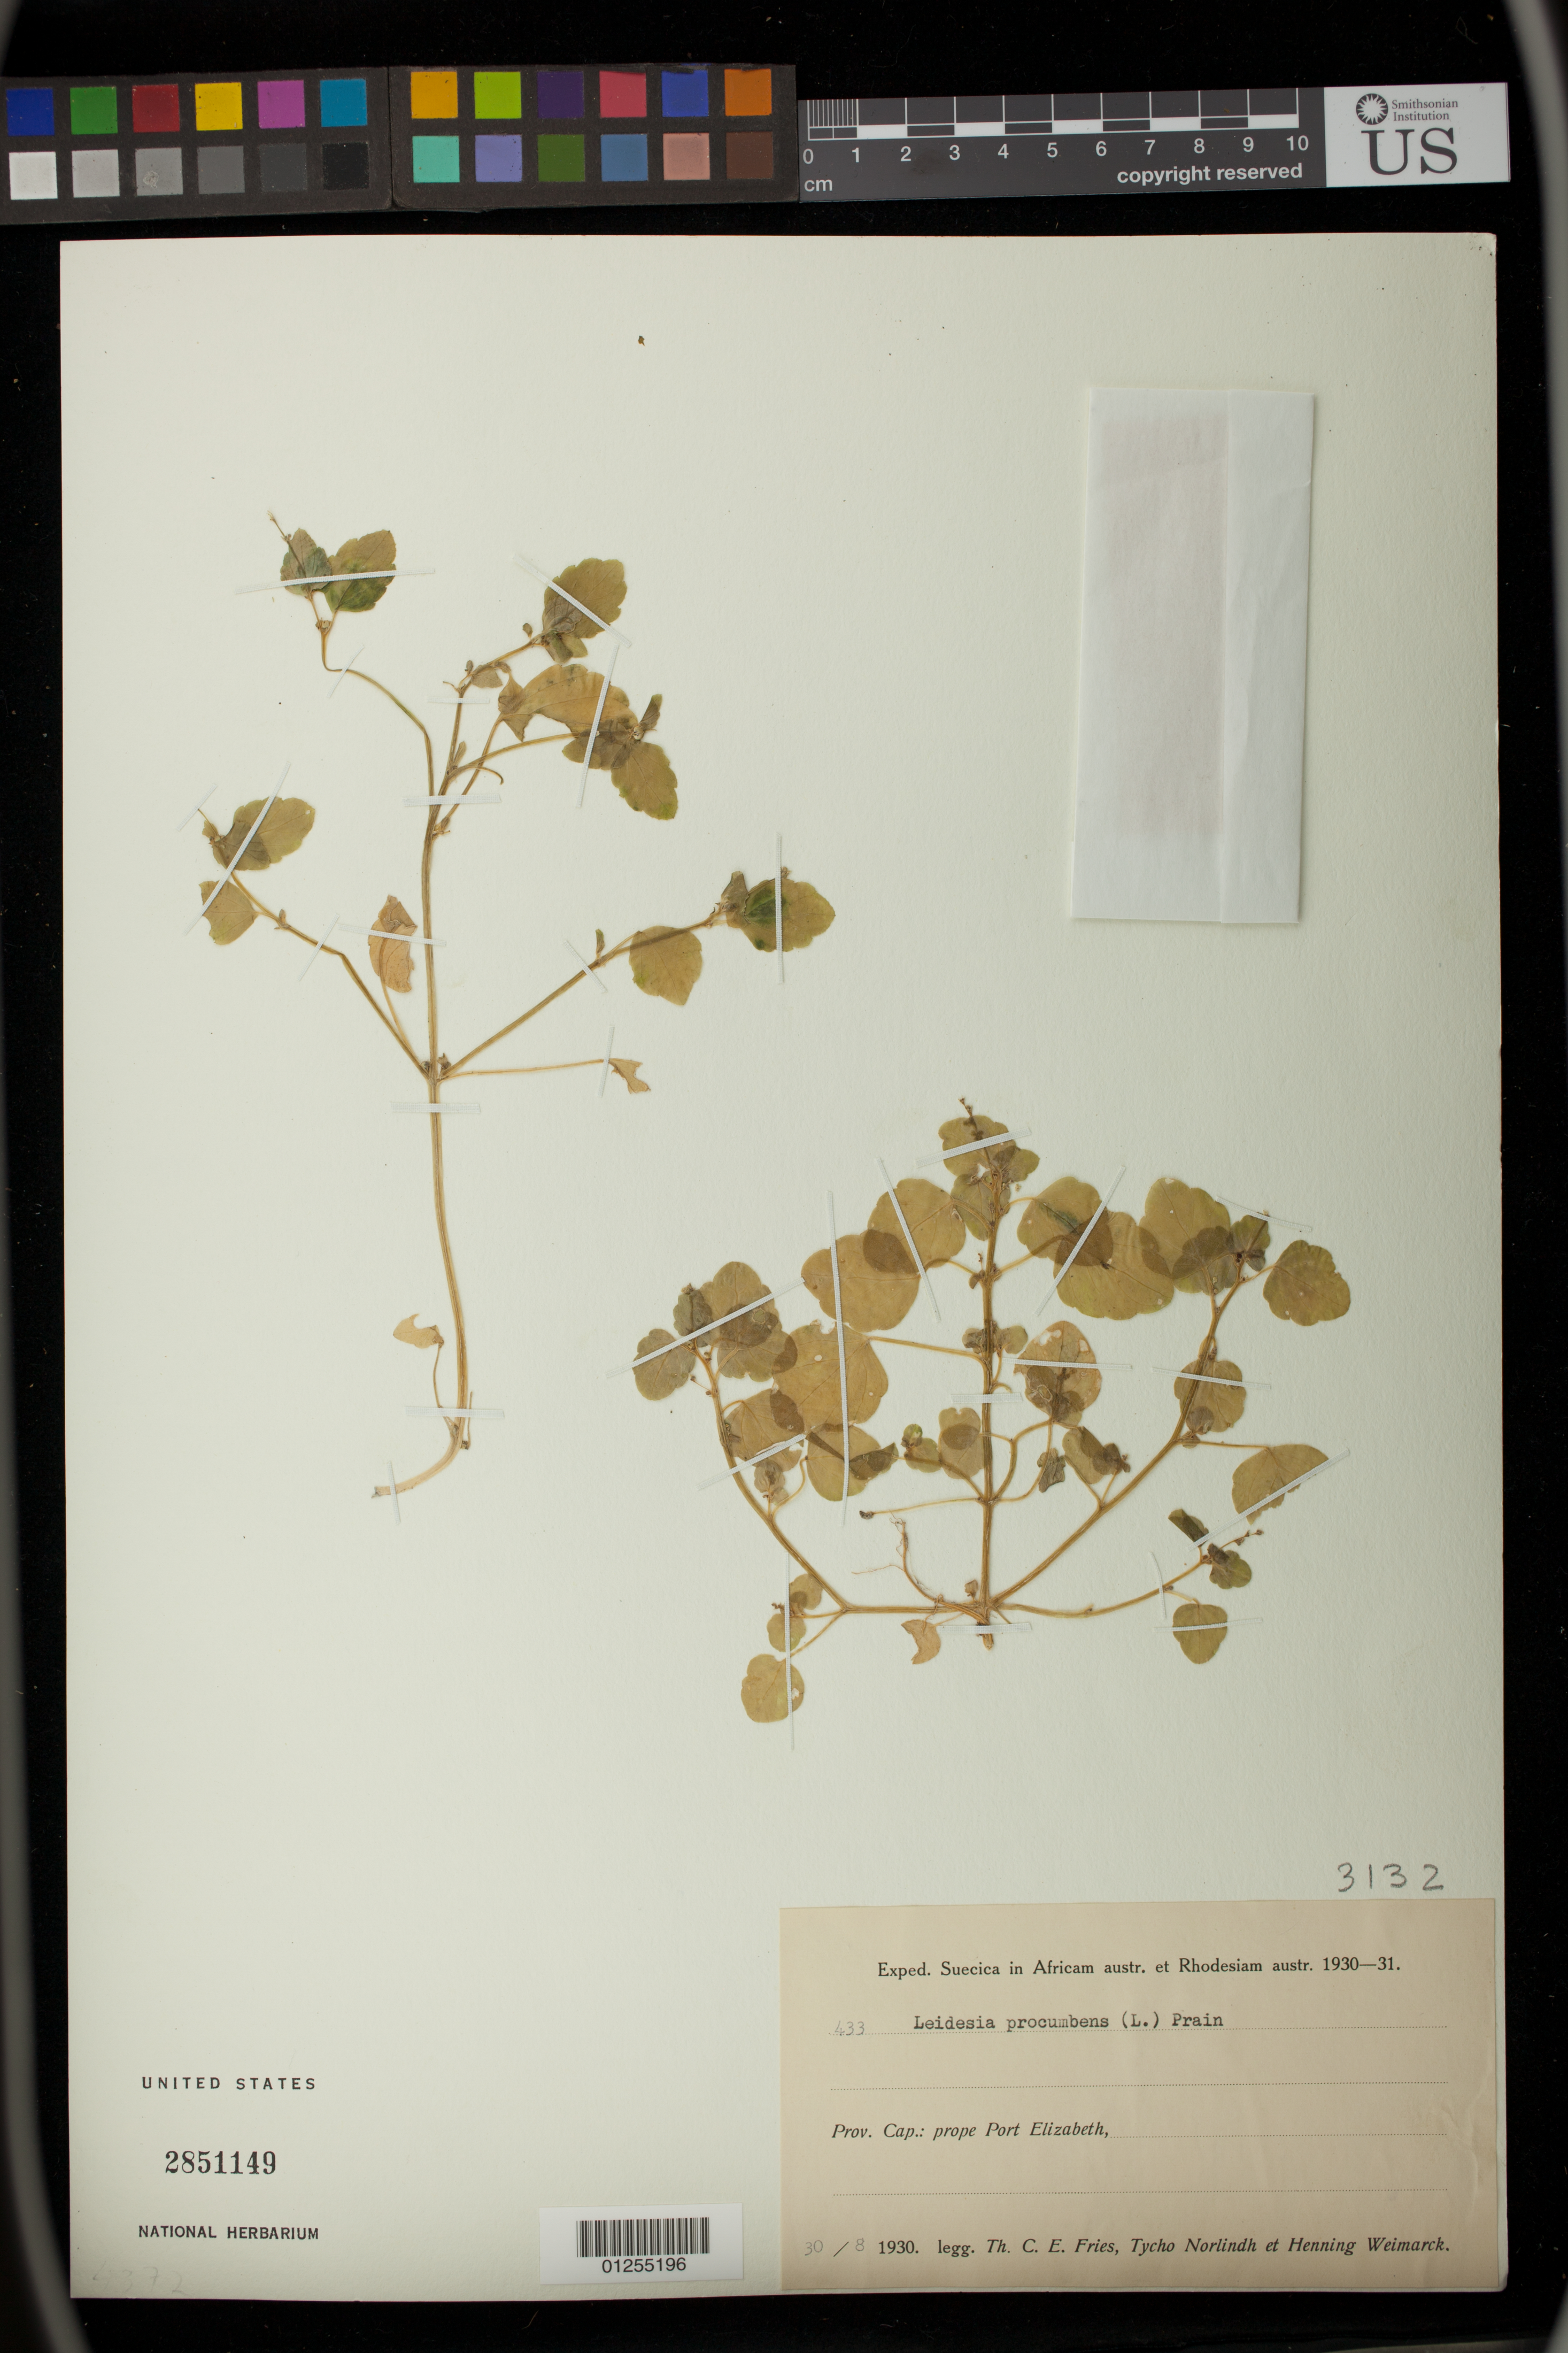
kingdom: Plantae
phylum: Tracheophyta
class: Magnoliopsida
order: Malpighiales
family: Euphorbiaceae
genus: Leidesia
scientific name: Leidesia procumbens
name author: (L.) Prain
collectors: T. C. E. Fries, N. T. Norlindh & H. Weimarck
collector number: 433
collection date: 1930-08-30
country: South Africa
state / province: Eastern Cape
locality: Port Elizabeth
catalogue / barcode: US 2851149